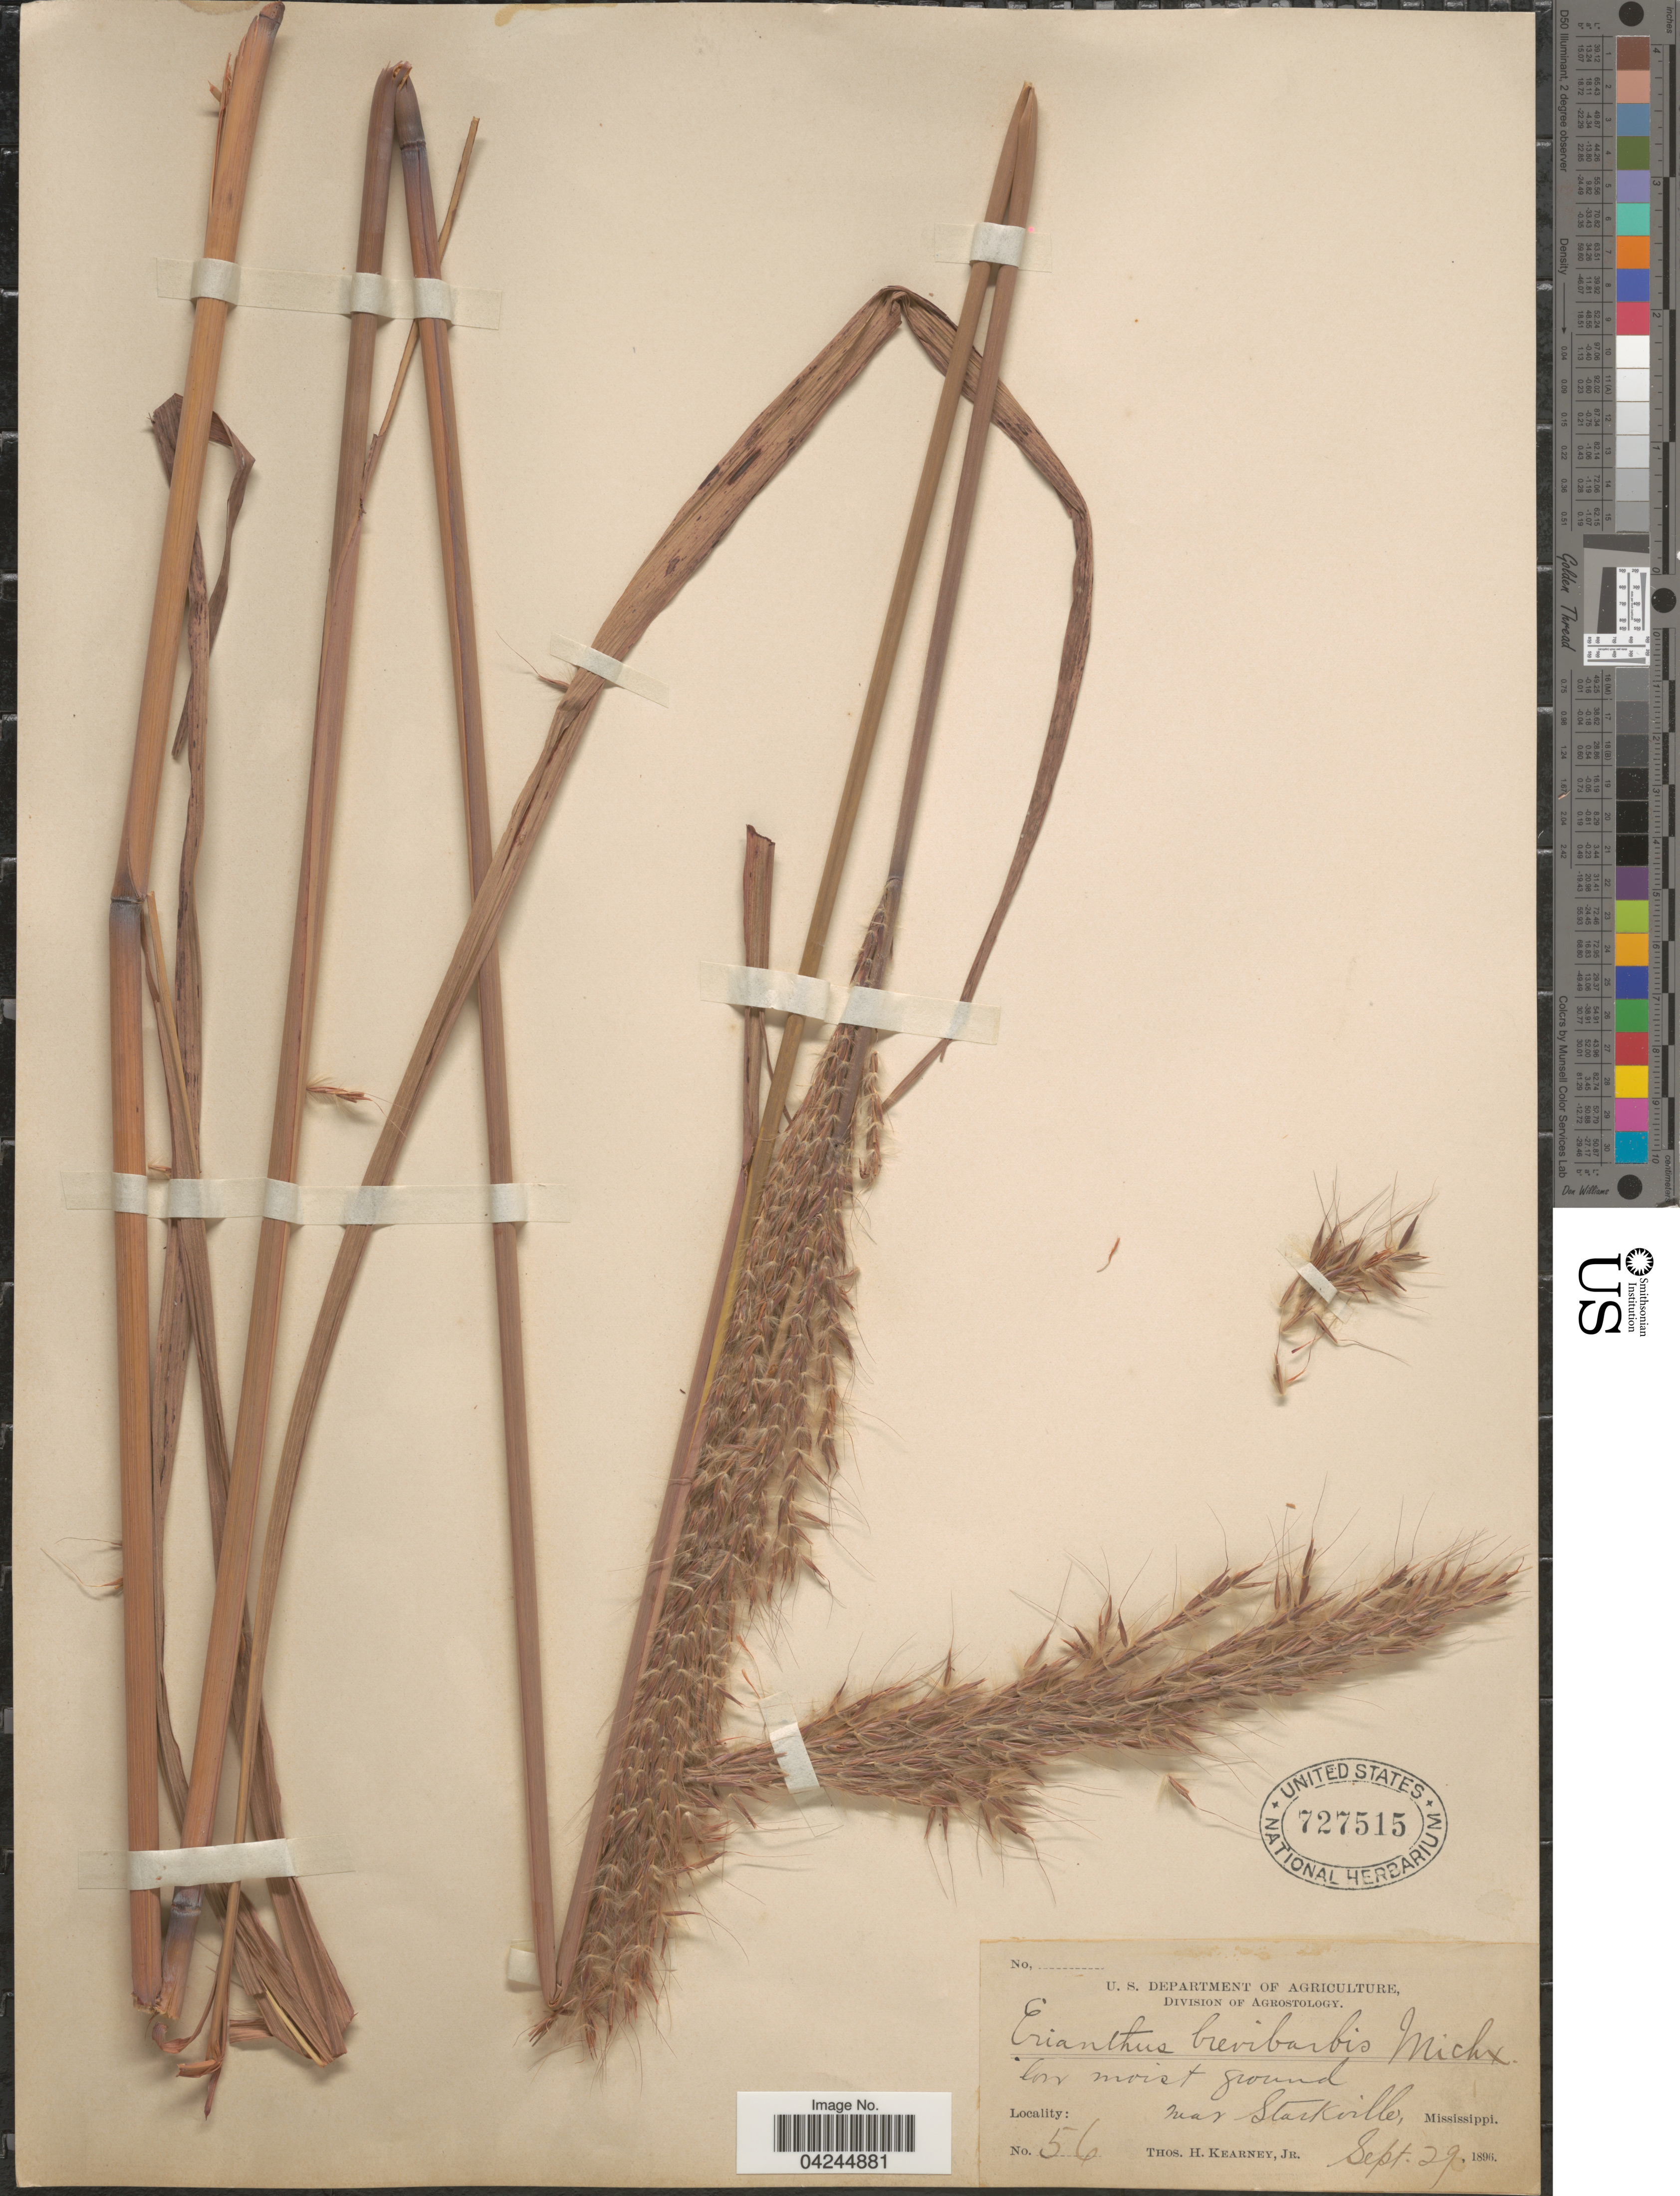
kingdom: Plantae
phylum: Tracheophyta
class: Liliopsida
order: Poales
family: Poaceae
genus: Erianthus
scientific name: Erianthus brevibarbis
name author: Michx.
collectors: T. H. Kearney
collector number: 56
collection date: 1896-09-29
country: United States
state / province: Mississippi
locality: Low moist ground near Starkville.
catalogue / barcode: US 727515